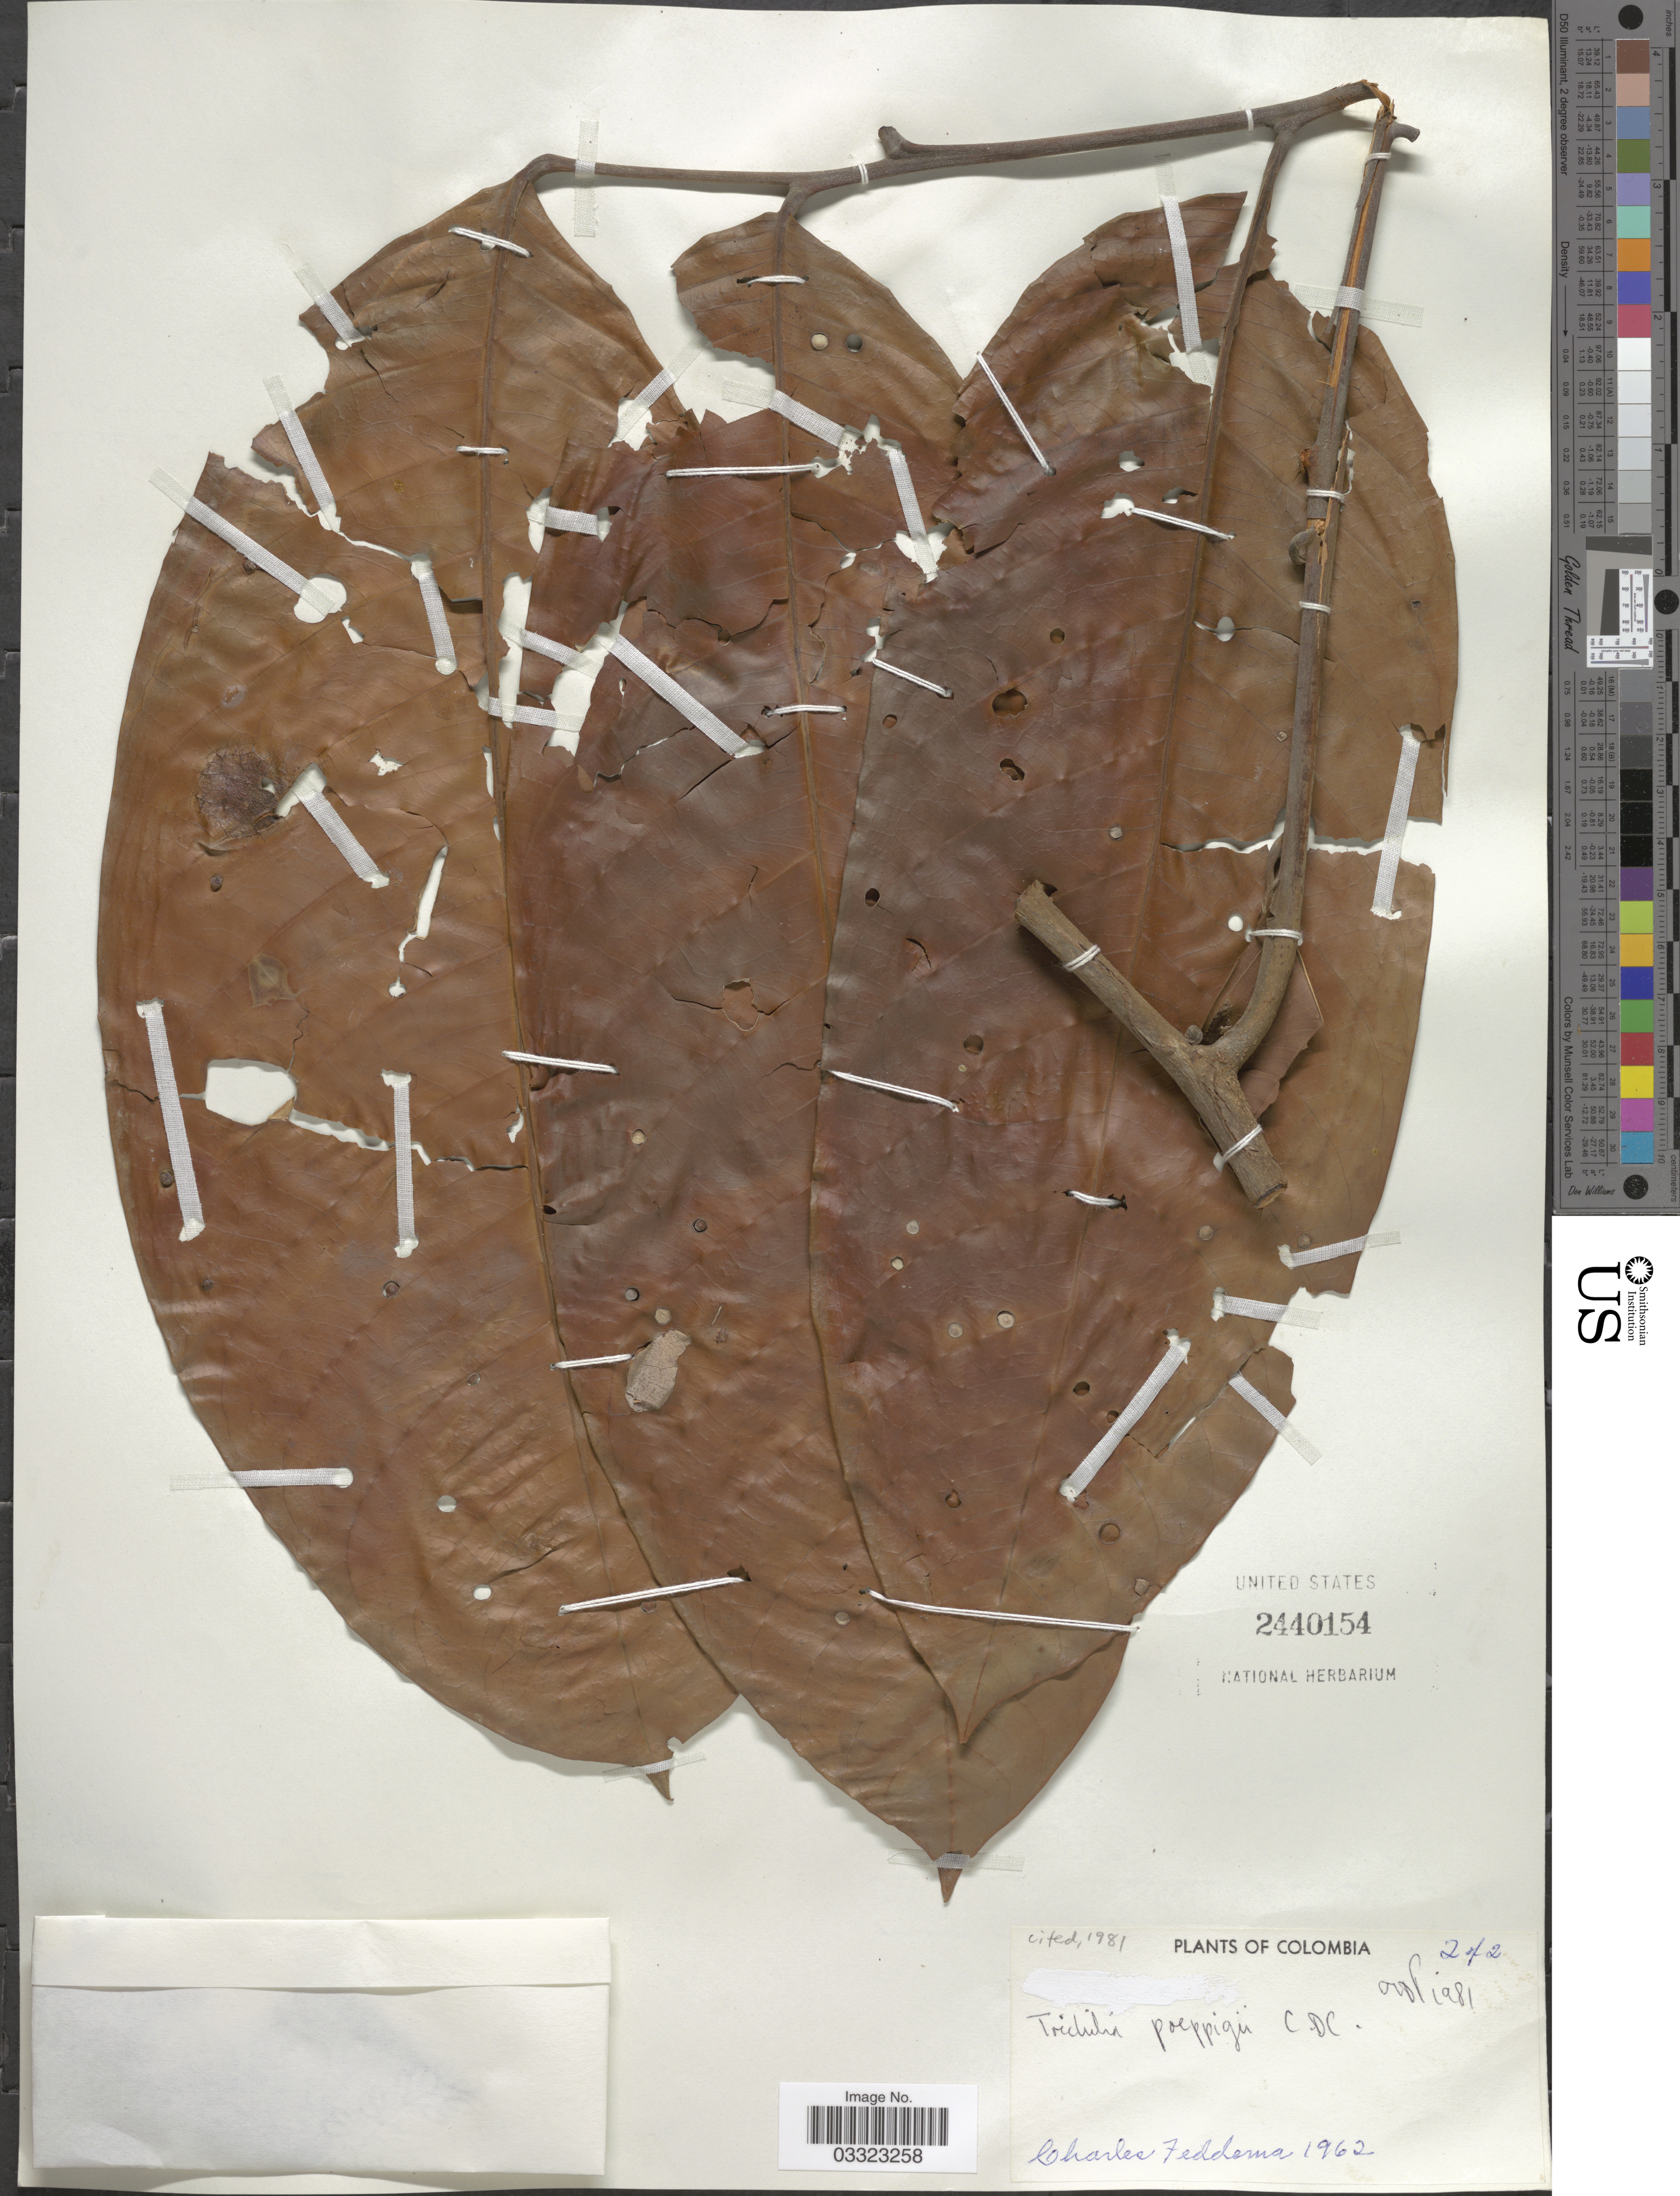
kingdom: Plantae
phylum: Tracheophyta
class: Magnoliopsida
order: Sapindales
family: Meliaceae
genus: Trichilia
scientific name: Trichilia poeppigii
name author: C. DC.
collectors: C. Feddema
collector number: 242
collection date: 1962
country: Colombia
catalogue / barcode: US 2440154